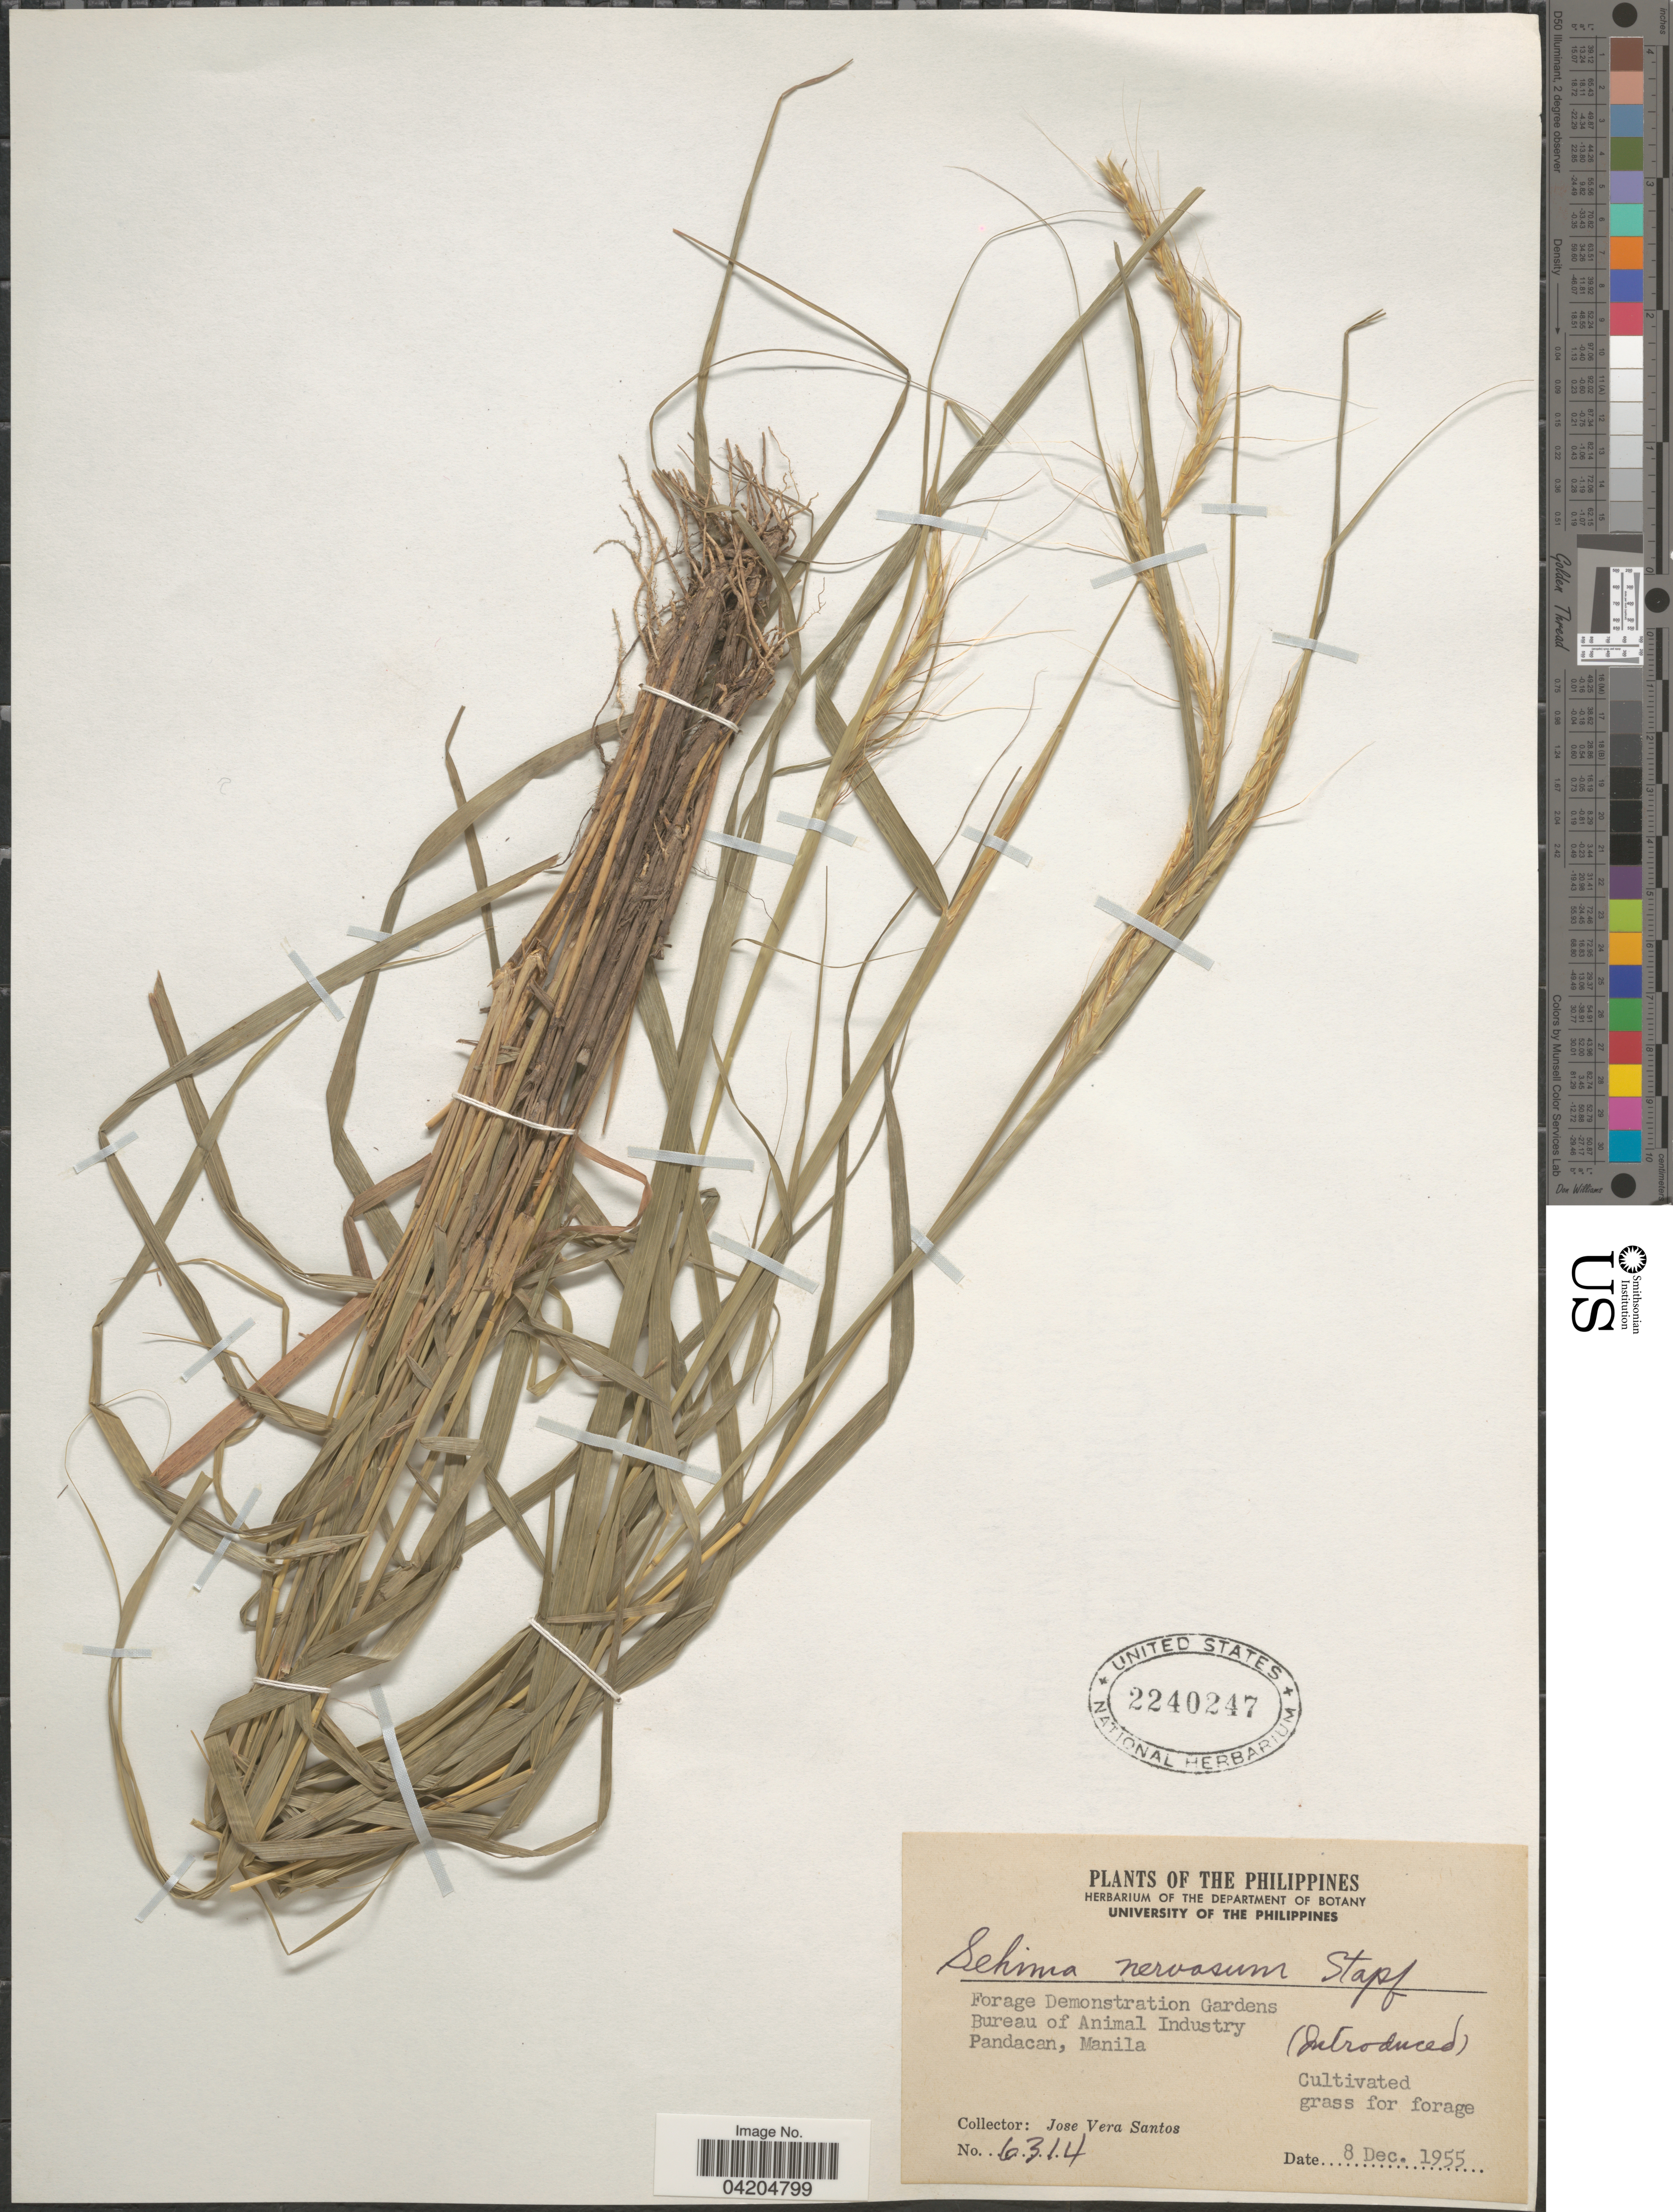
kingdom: Plantae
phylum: Tracheophyta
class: Liliopsida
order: Poales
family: Poaceae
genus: Sehima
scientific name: Sehima nervosa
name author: Stapf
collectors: J. V. Santos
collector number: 6314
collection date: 1955-12-08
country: Philippines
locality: Forage Demonstration Gardens Bureau of Animal Industry. Pandacan, Manila.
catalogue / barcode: US 2240247